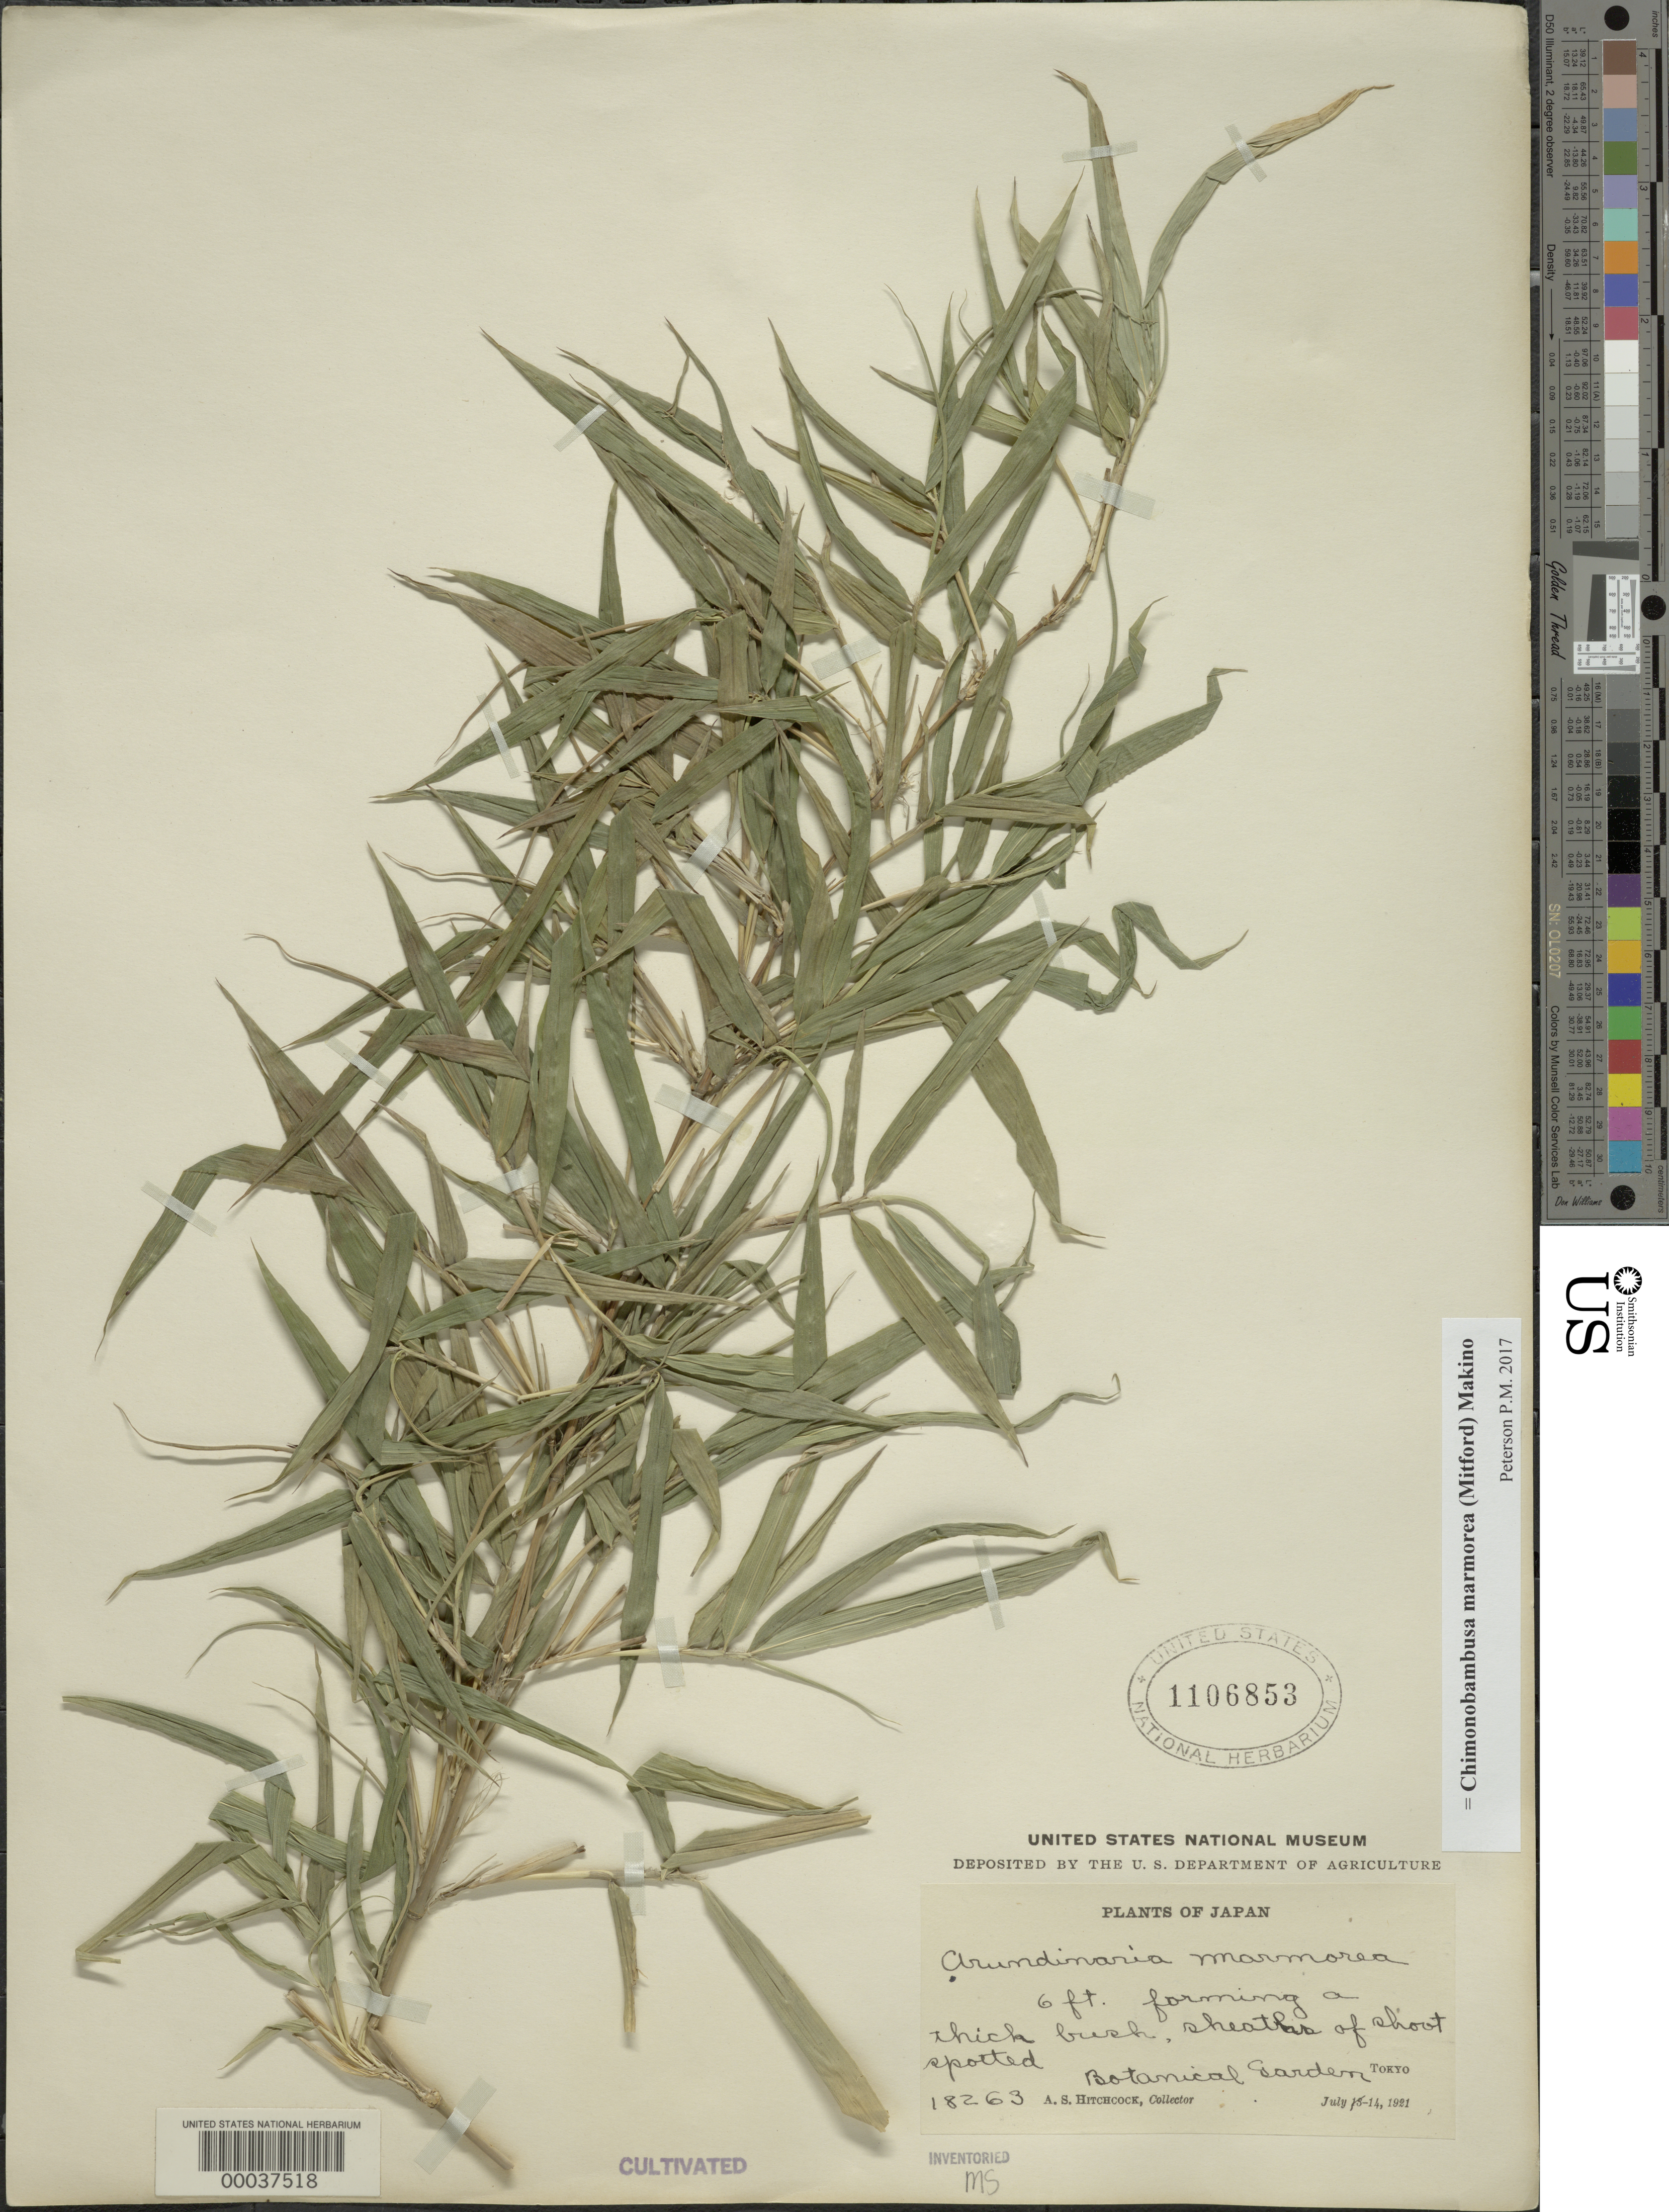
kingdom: Plantae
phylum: Tracheophyta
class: Liliopsida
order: Poales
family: Poaceae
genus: Chimonobambusa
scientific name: Chimonobambusa marmorea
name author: Makino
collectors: A. S. Hitchcock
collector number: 18263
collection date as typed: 14 Jul 1921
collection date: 1921-07-14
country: Japan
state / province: Tokyo, Federal City of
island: Honshu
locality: Tokyo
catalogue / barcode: US 1106853